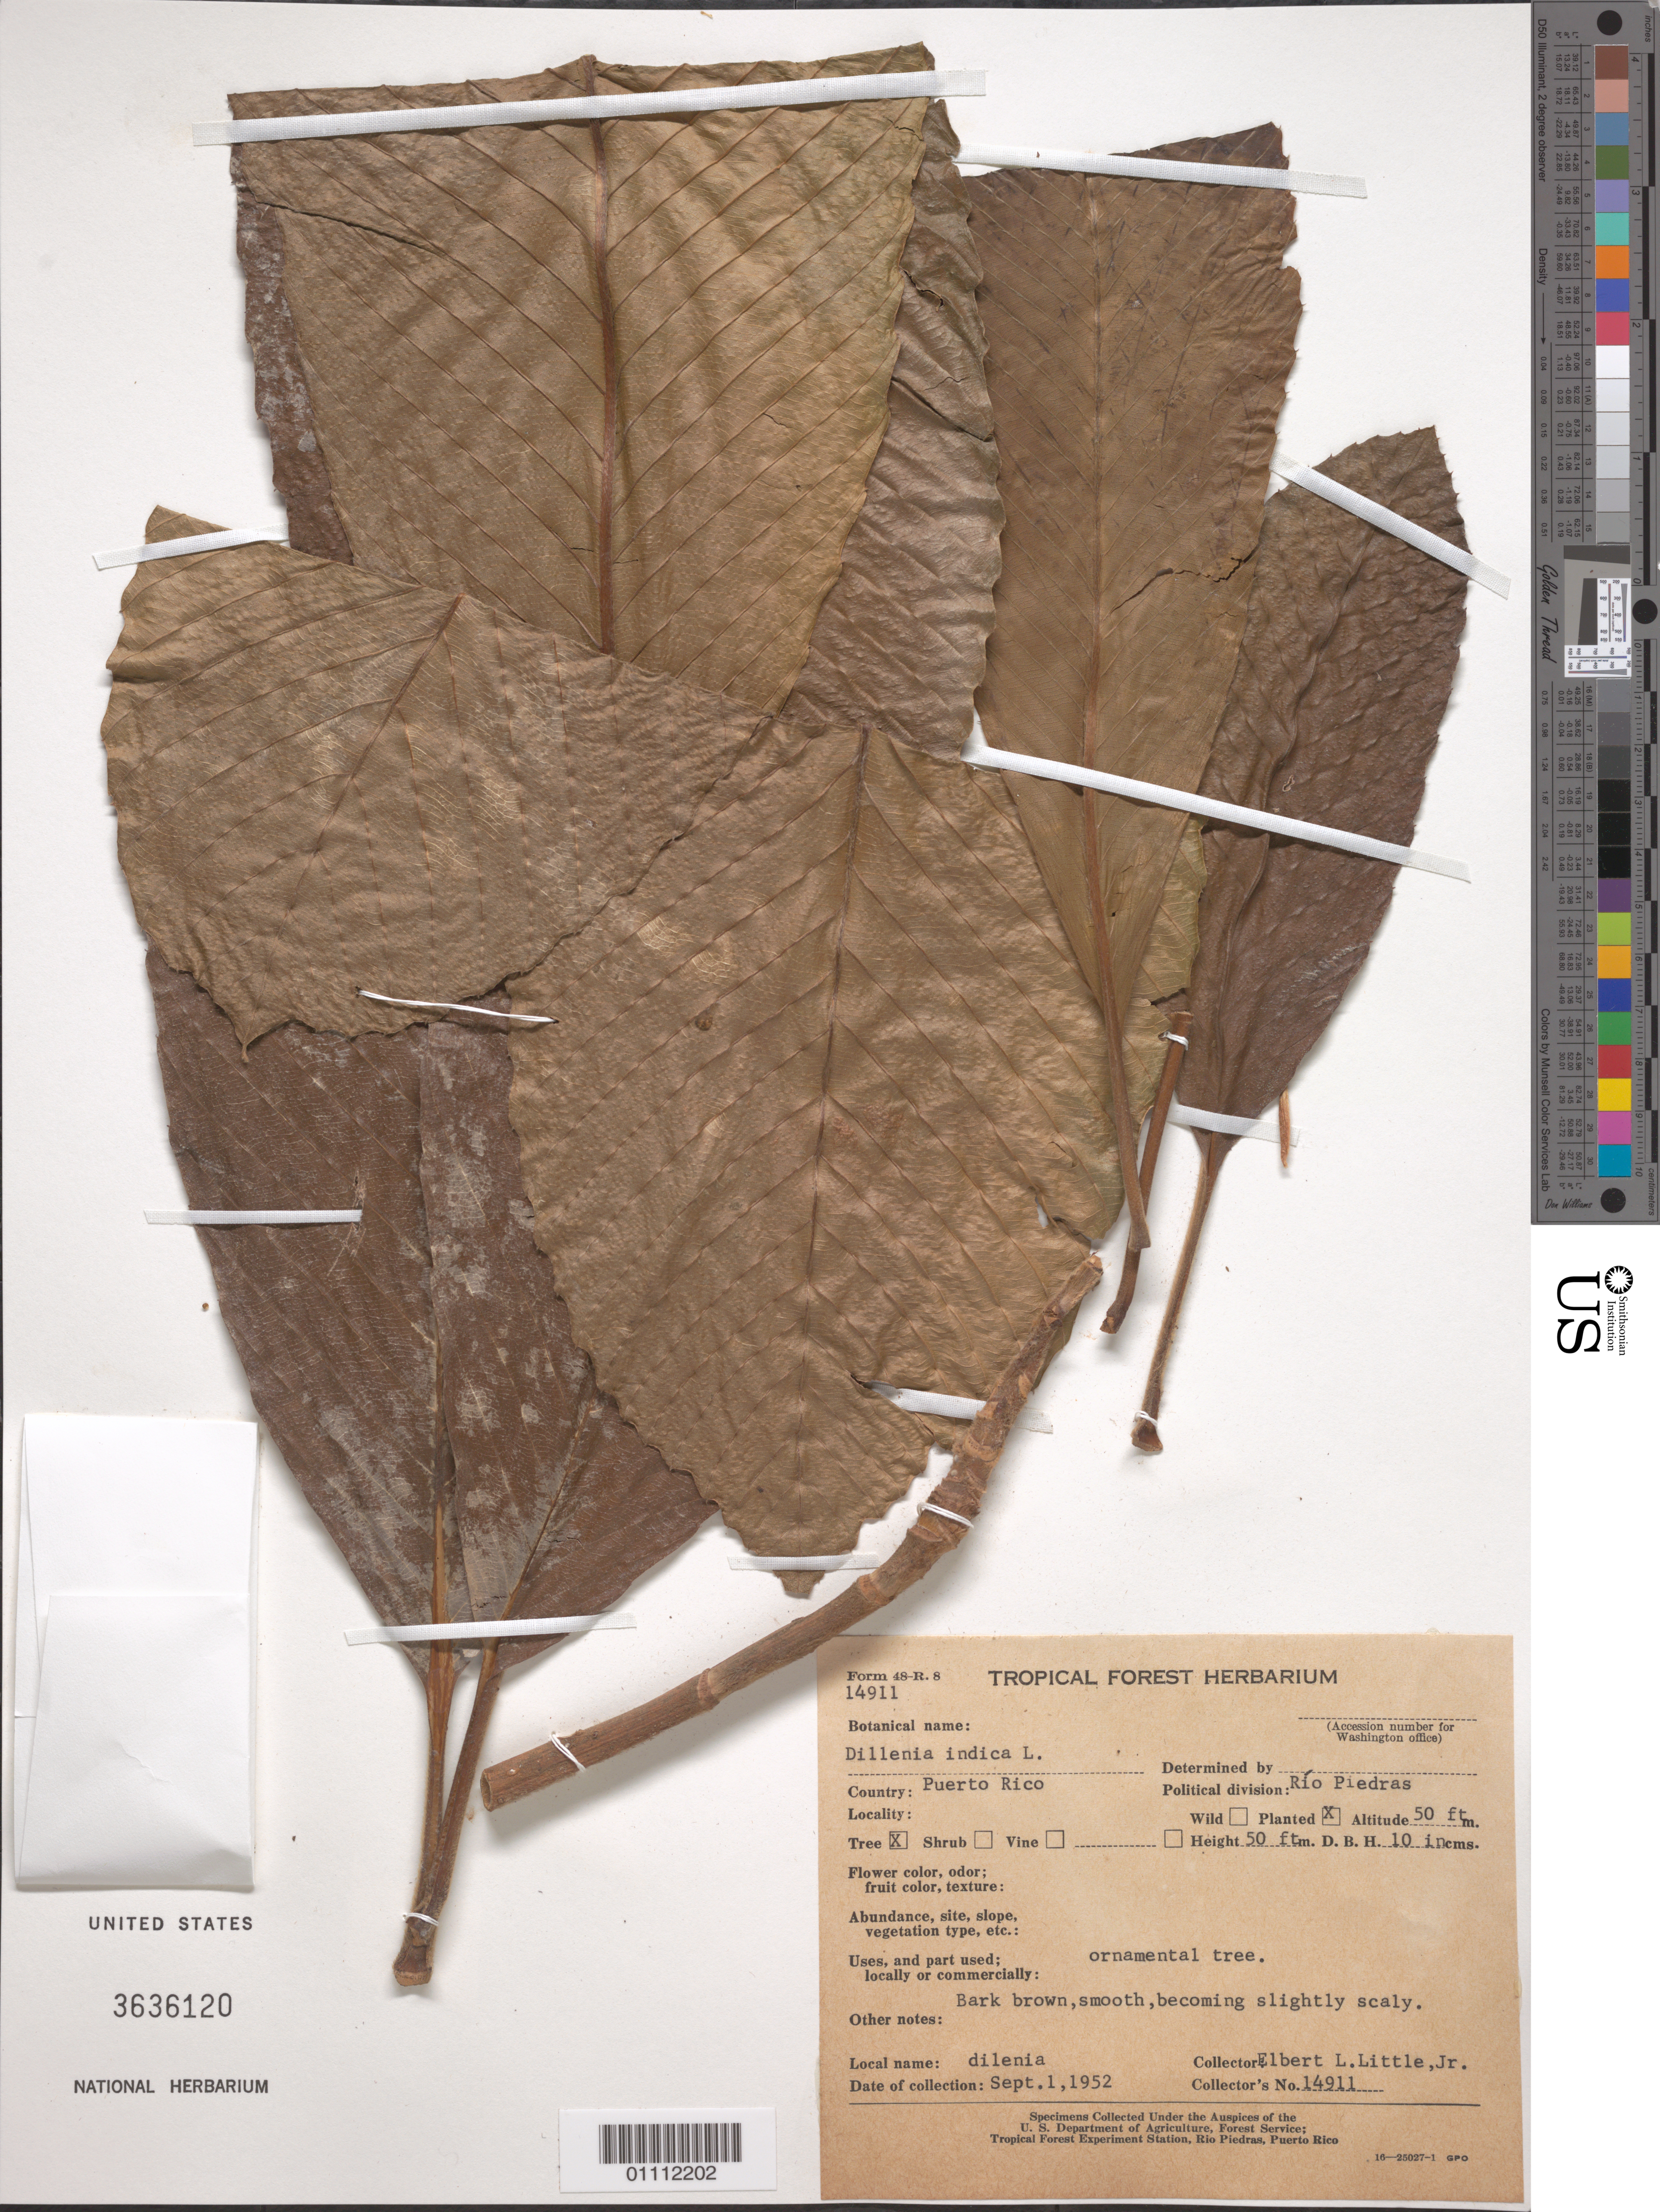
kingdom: Plantae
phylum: Tracheophyta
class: Magnoliopsida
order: Dilleniales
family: Dilleniaceae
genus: Dillenia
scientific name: Dillenia indica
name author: L.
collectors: E. L. Little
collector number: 14911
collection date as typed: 01 Sep 1952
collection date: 1952-09-01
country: Puerto Rico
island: Puerto Rico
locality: Río Piedras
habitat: Ornamental tree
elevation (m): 15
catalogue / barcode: US 3636120